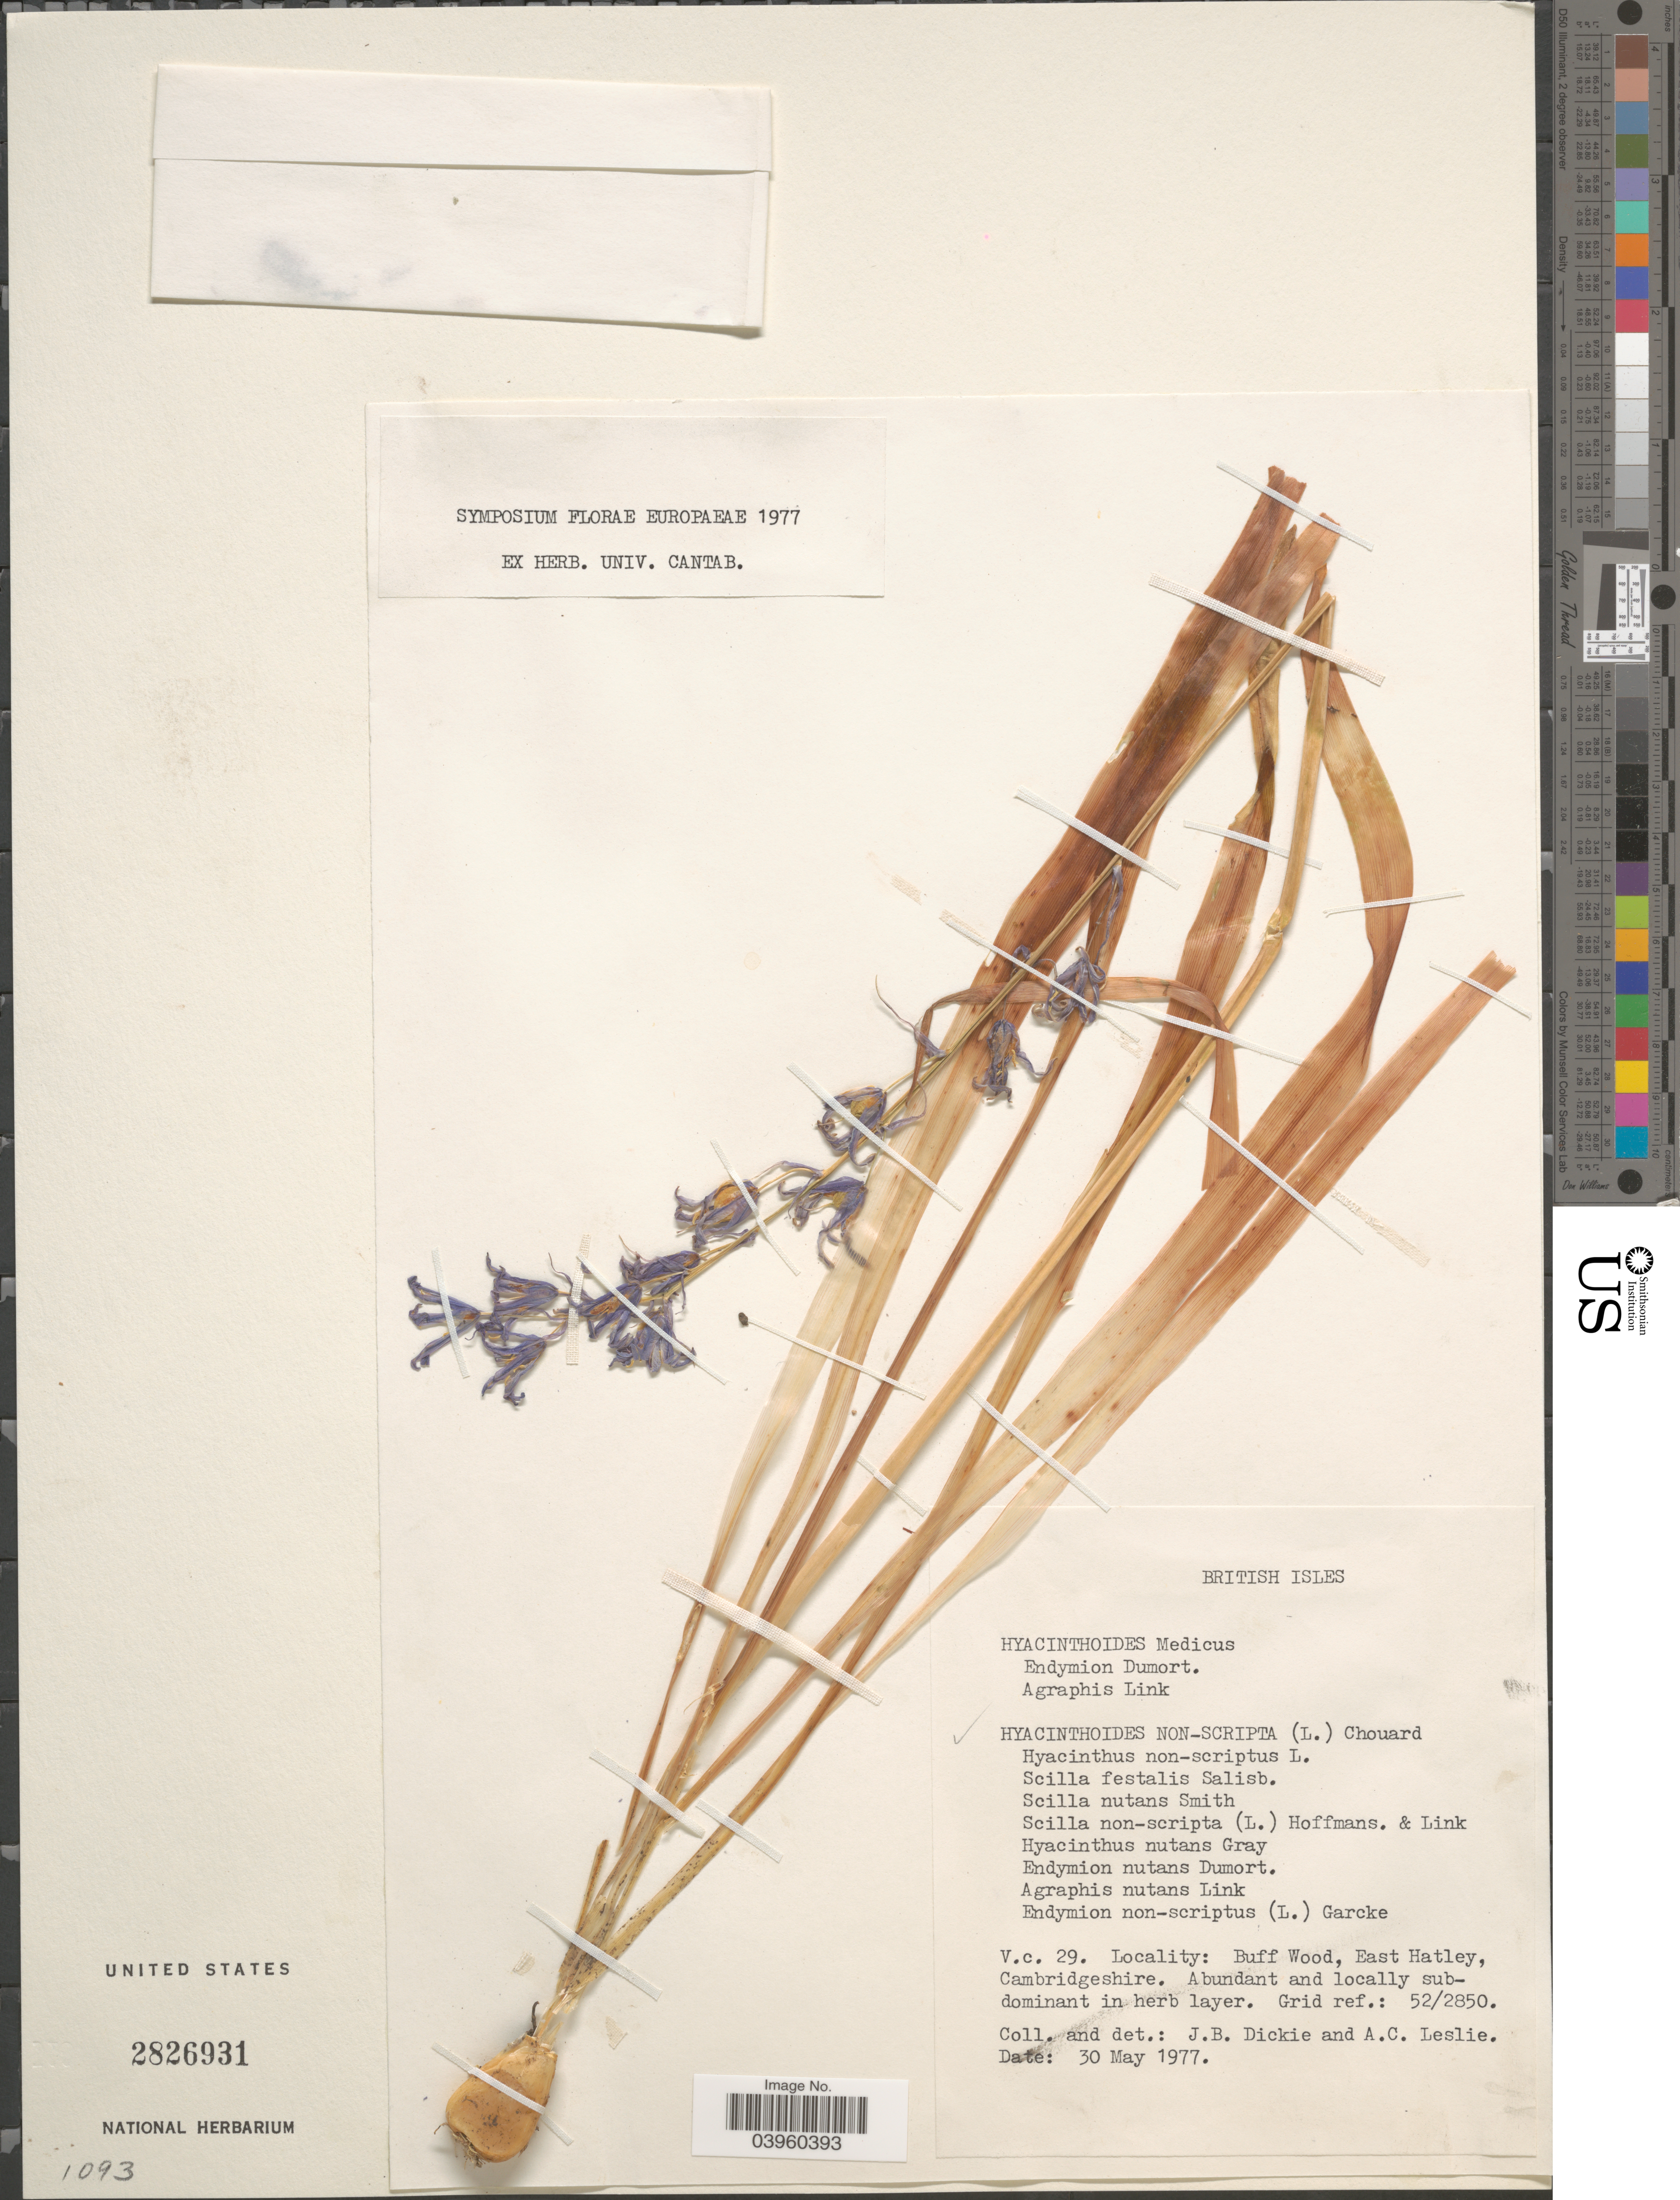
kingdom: Plantae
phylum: Tracheophyta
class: Liliopsida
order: Asparagales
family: Asparagaceae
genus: Hyacinthoides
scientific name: Hyacinthoides non-scripta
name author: (L.) Chouard ex Rothm.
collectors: J. Dickie & A. Leslie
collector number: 29?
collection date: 1977-05-30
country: United Kingdom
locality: British Isles. Buff Wood, East Hatley, Cambridgeshire. Grid ref.: 52/2850.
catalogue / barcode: US 2826931